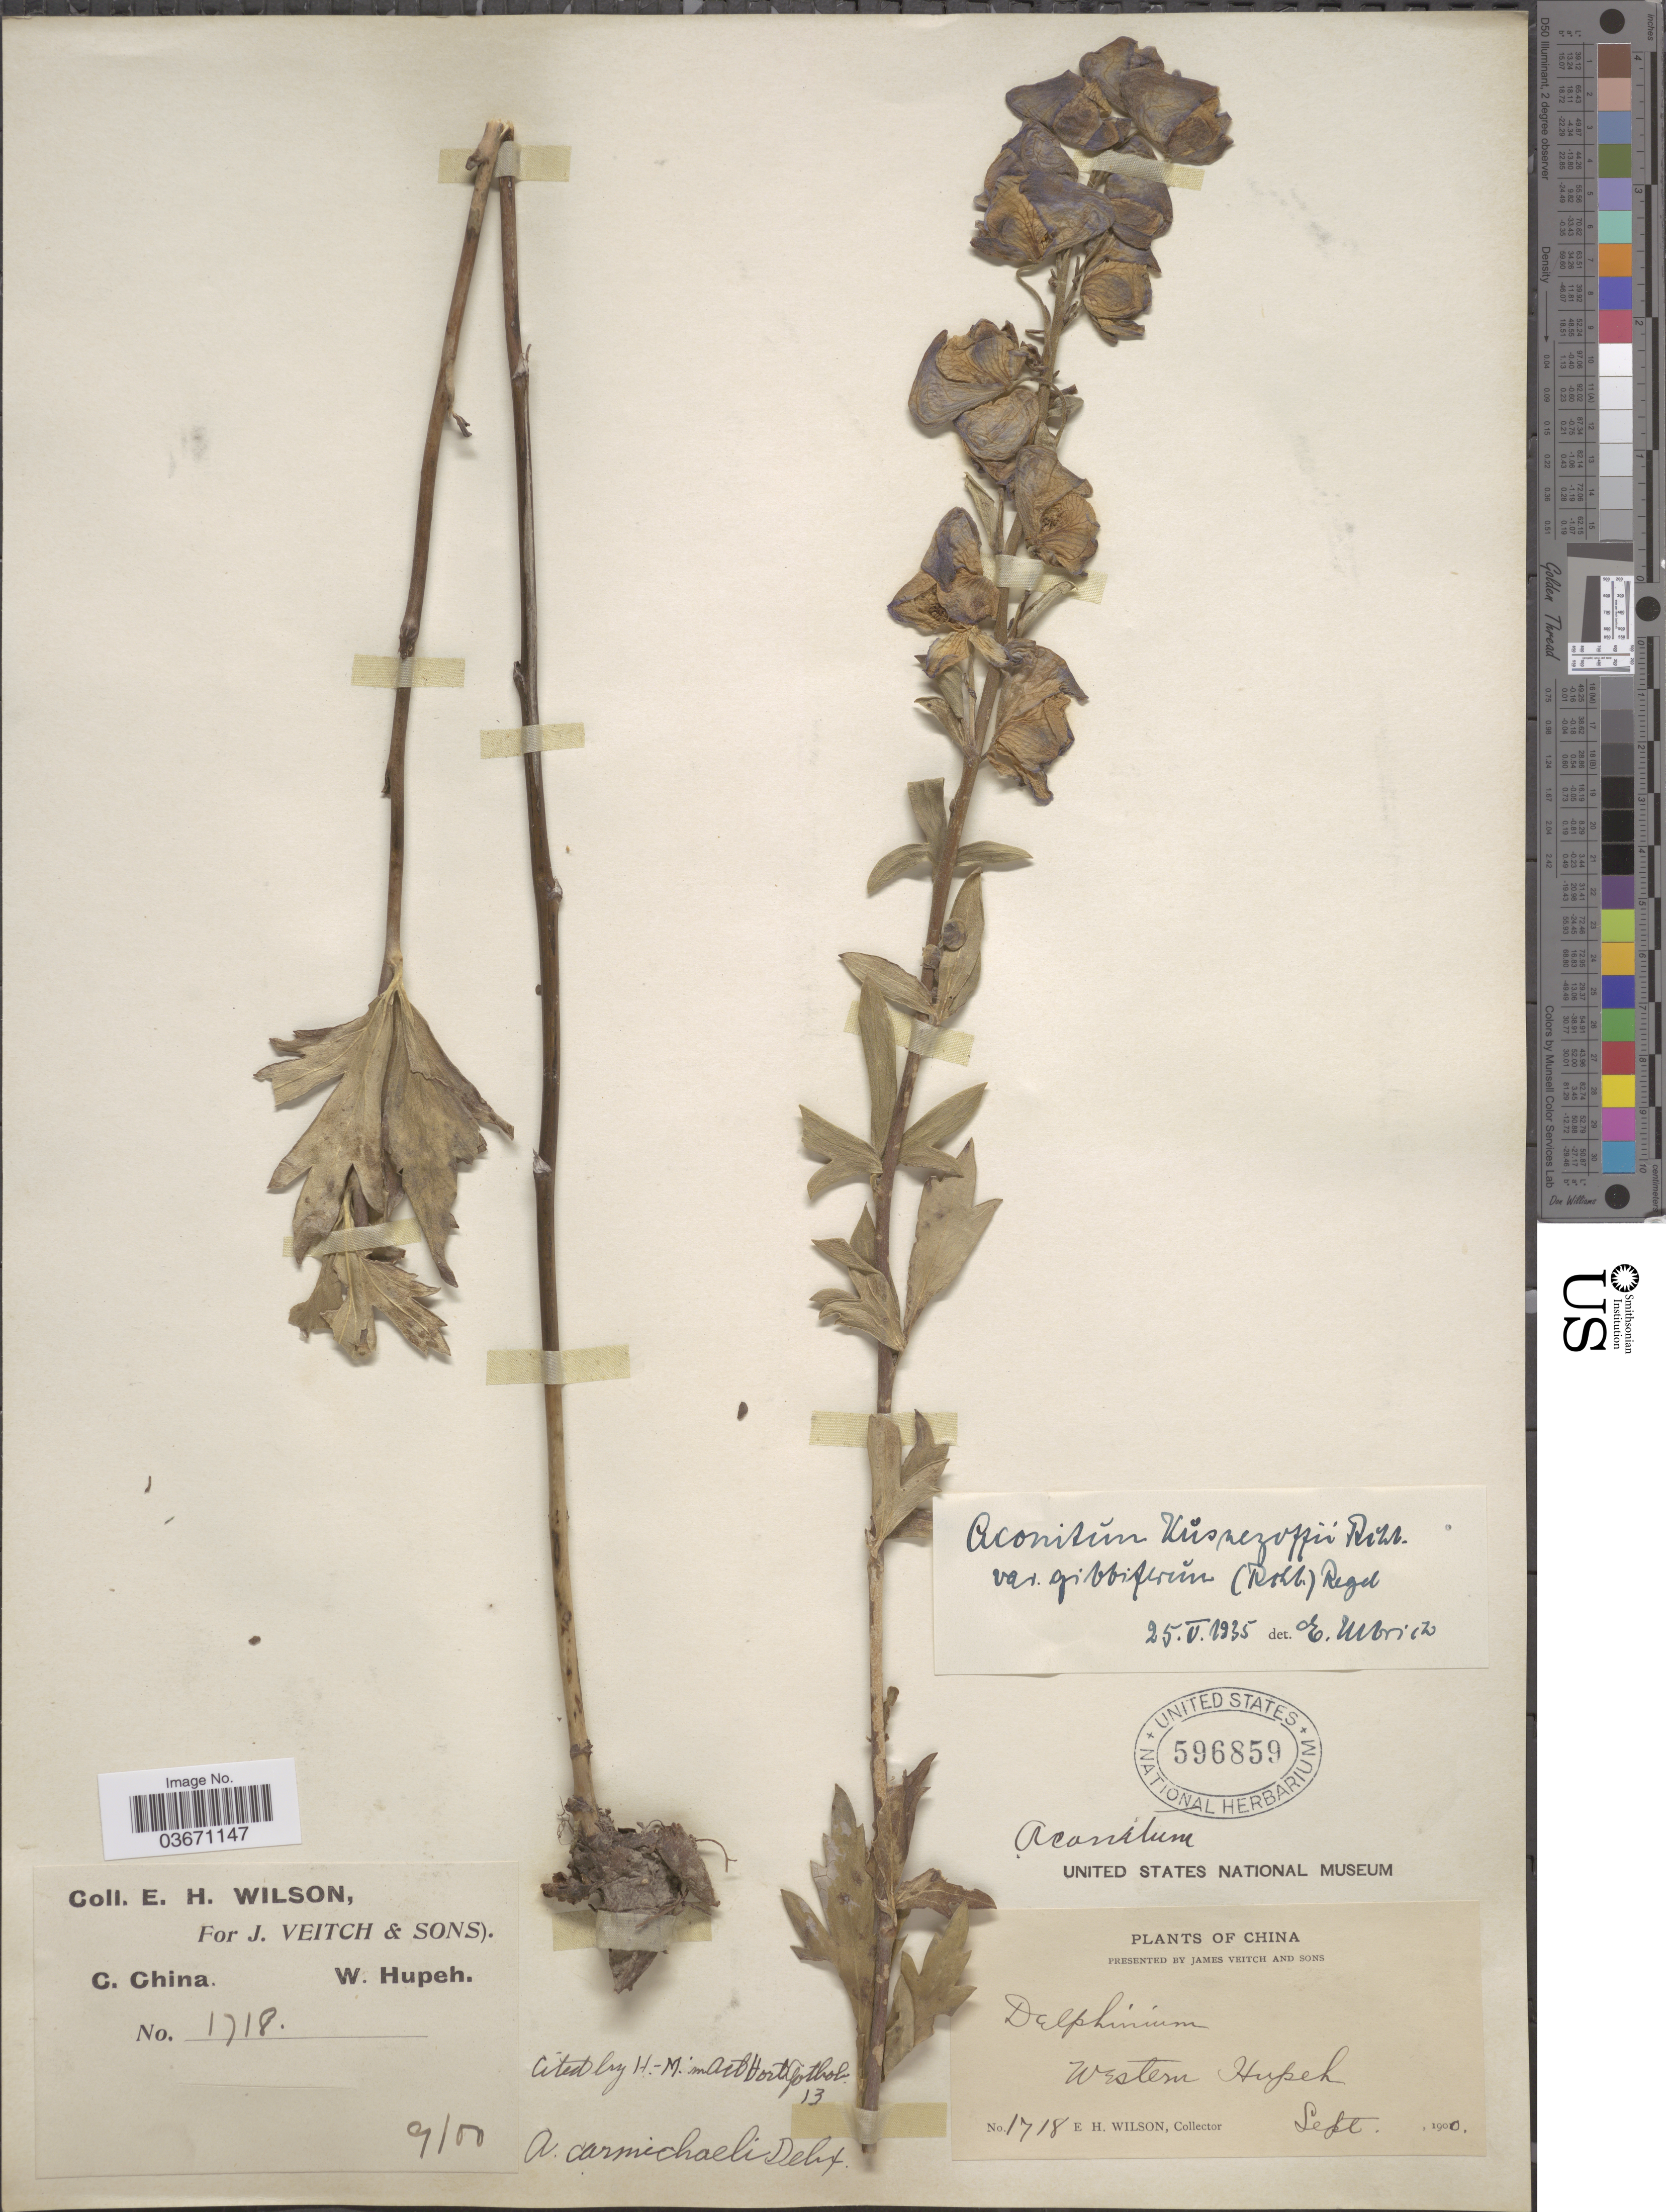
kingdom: Plantae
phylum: Tracheophyta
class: Magnoliopsida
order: Ranunculales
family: Ranunculaceae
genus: Aconitum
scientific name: Aconitum carmichaelii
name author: Debeaux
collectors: E. Wilson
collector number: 1718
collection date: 1900-09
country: China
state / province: Hubei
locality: C. China, Western Hupeh.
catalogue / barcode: US 596859